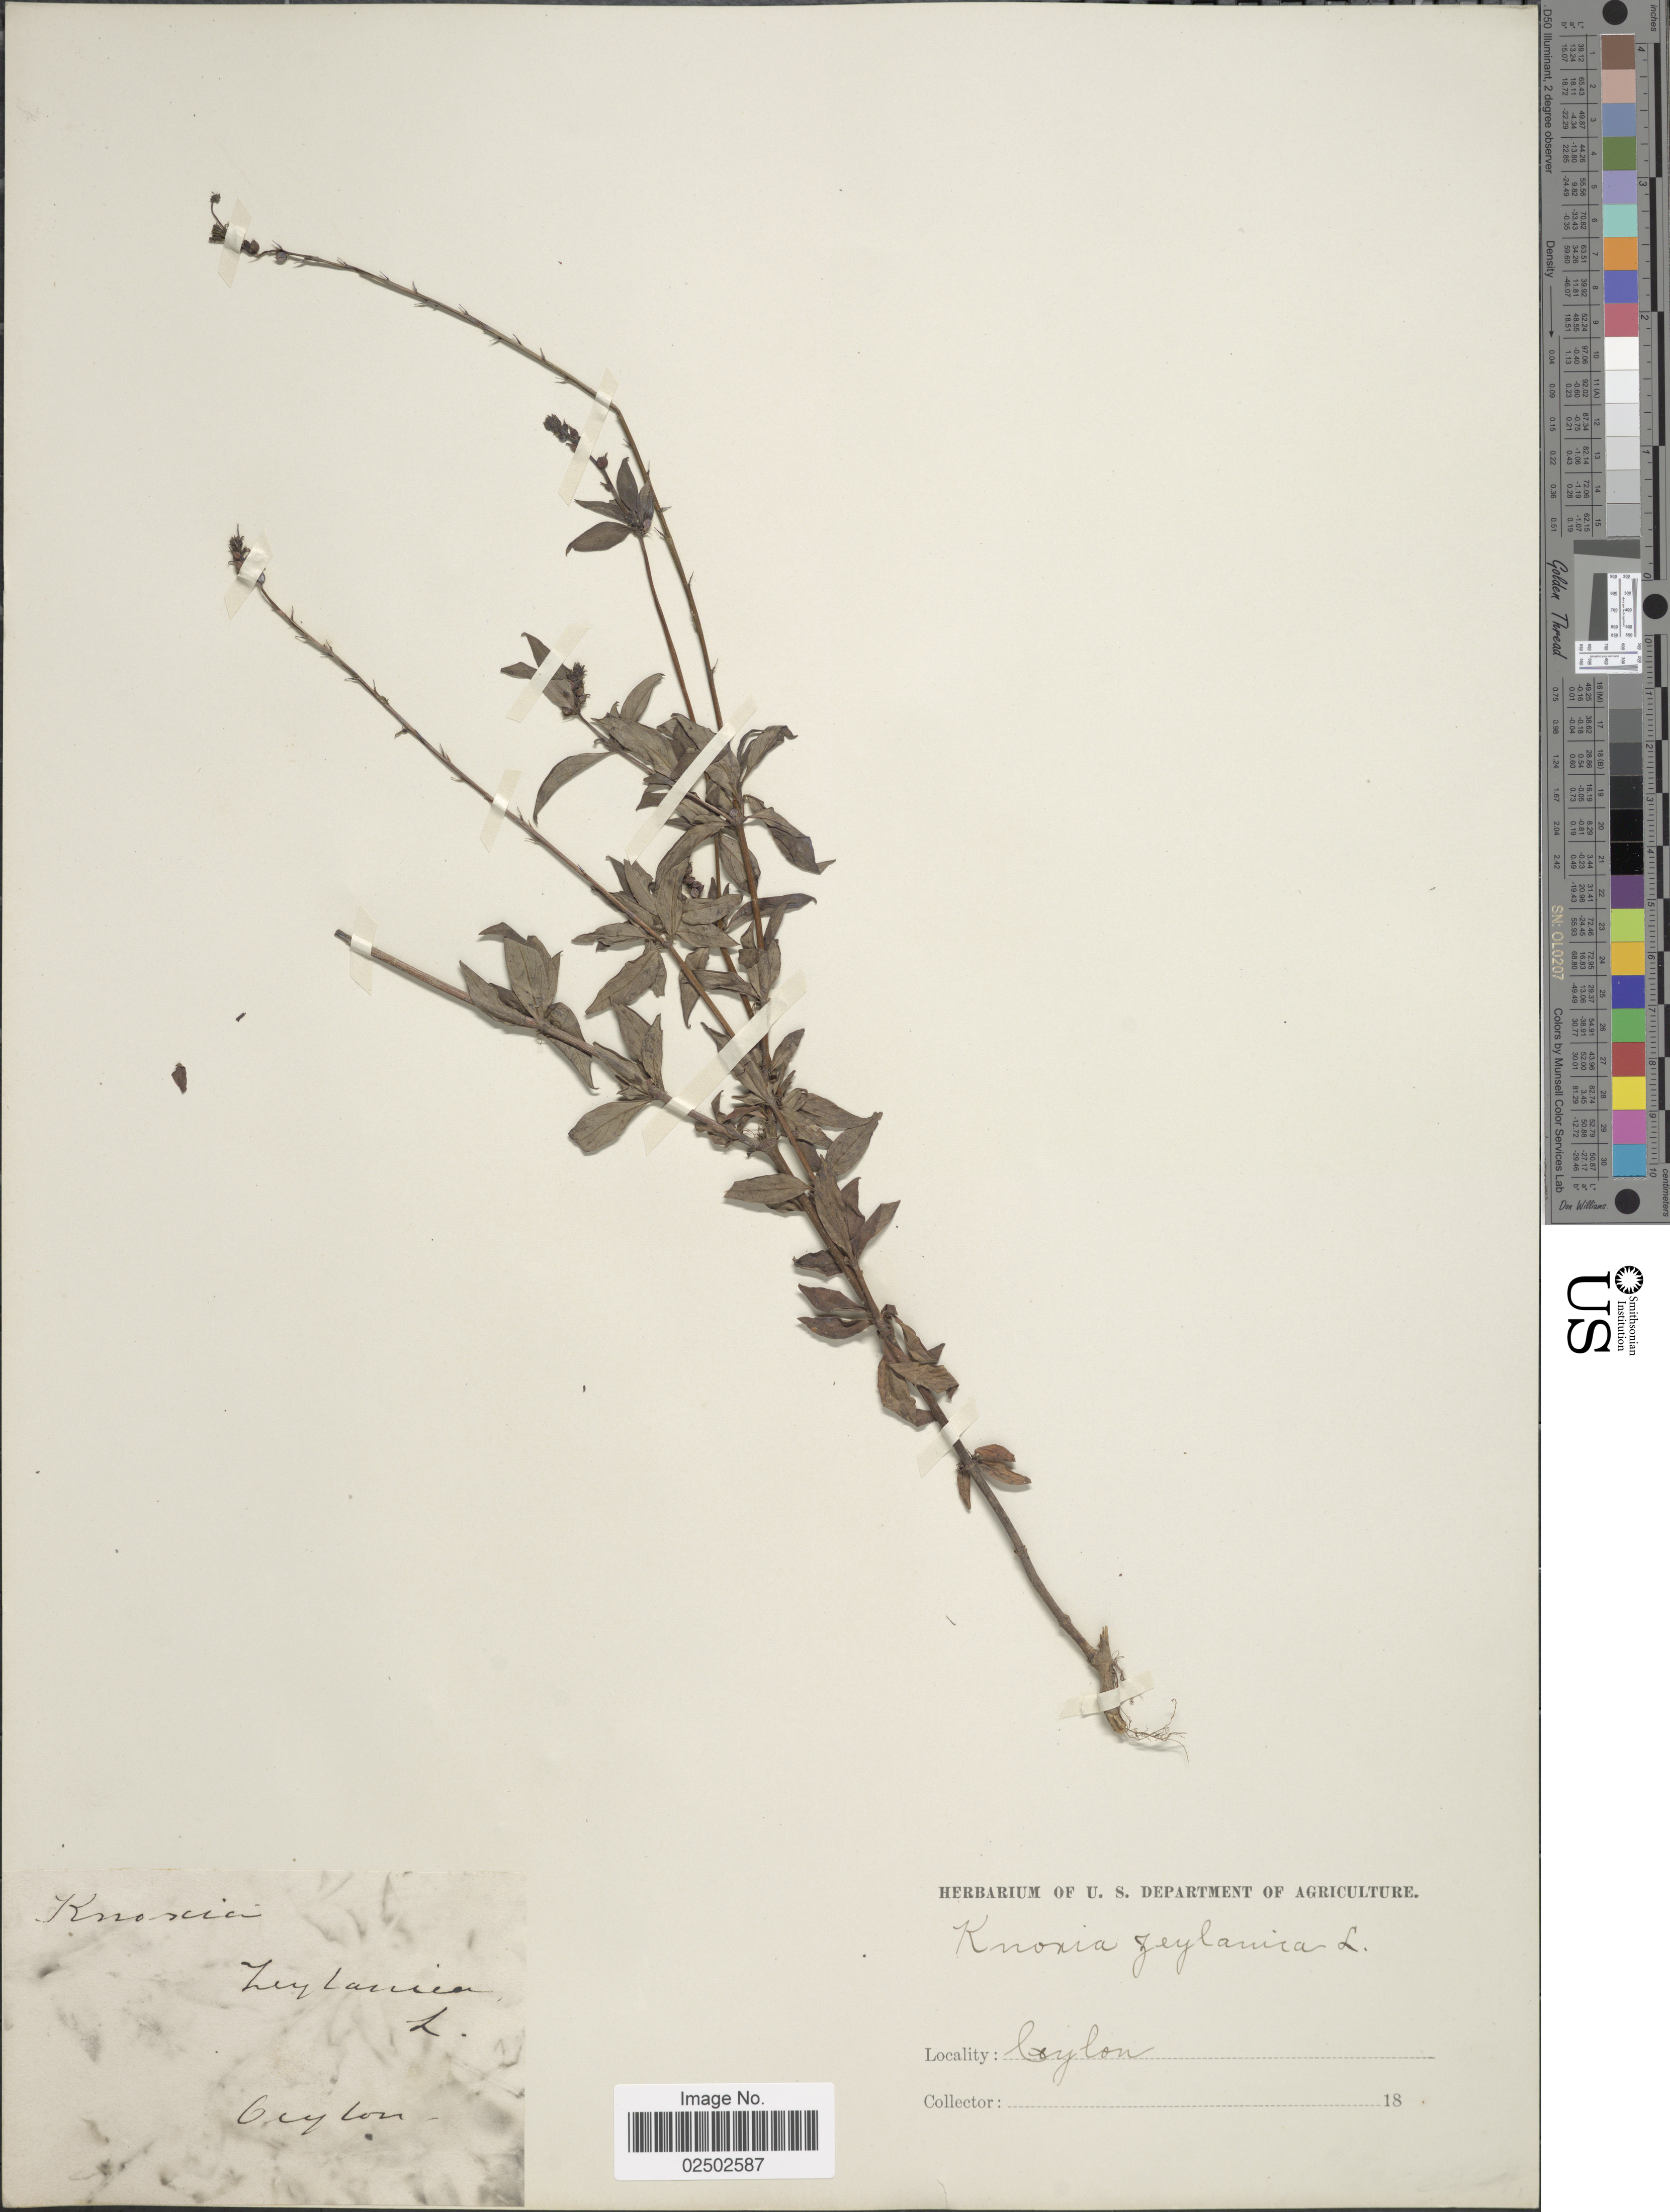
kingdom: Plantae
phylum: Tracheophyta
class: Magnoliopsida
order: Gentianales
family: Rubiaceae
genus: Knoxia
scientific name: Knoxia zeylanica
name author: L.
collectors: Facchini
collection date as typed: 18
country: Sri Lanka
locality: Ceylon